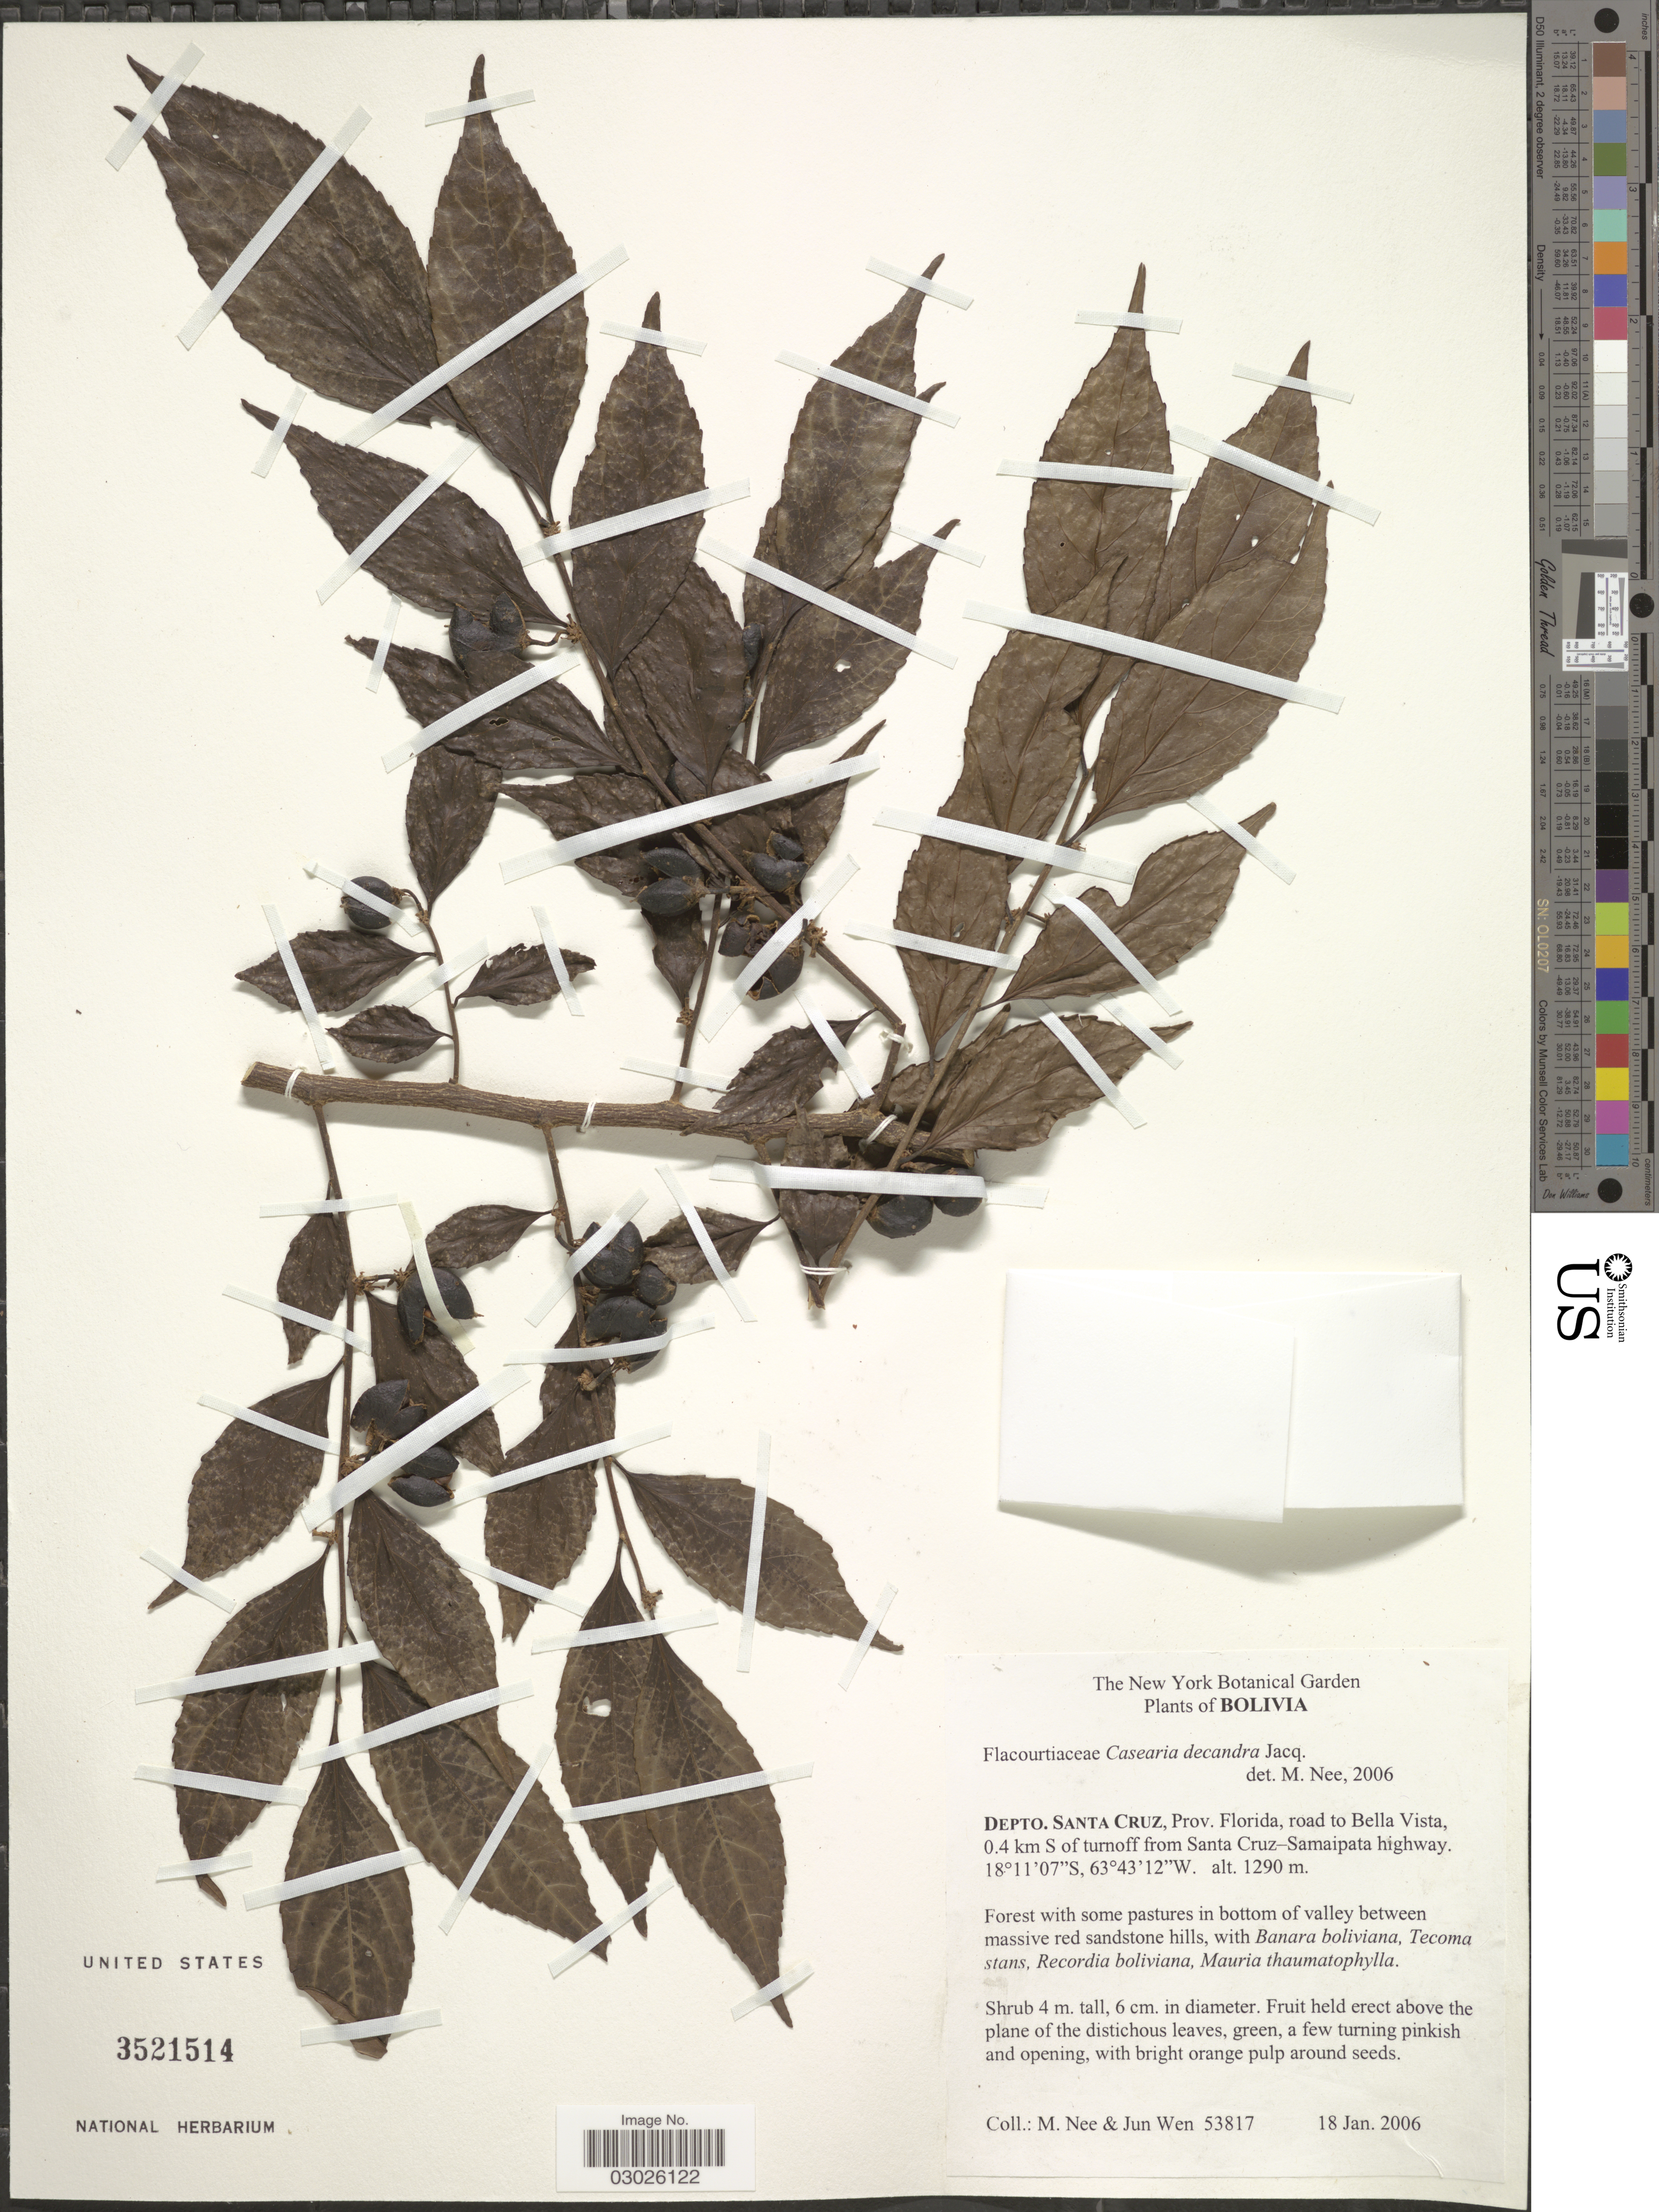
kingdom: Plantae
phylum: Tracheophyta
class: Magnoliopsida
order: Malpighiales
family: Salicaceae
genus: Casearia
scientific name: Casearia decandra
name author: Jacq.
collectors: M. Nee & J. Wen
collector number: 53817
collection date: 2006-01-18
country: Bolivia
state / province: Santa Cruz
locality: Depto. Santa Cruz, Prov. Florida, road to Bella Vista, 0.4 km S of turnoff from Santa Cruz-Samaipata highway.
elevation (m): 1290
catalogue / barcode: US 3521514